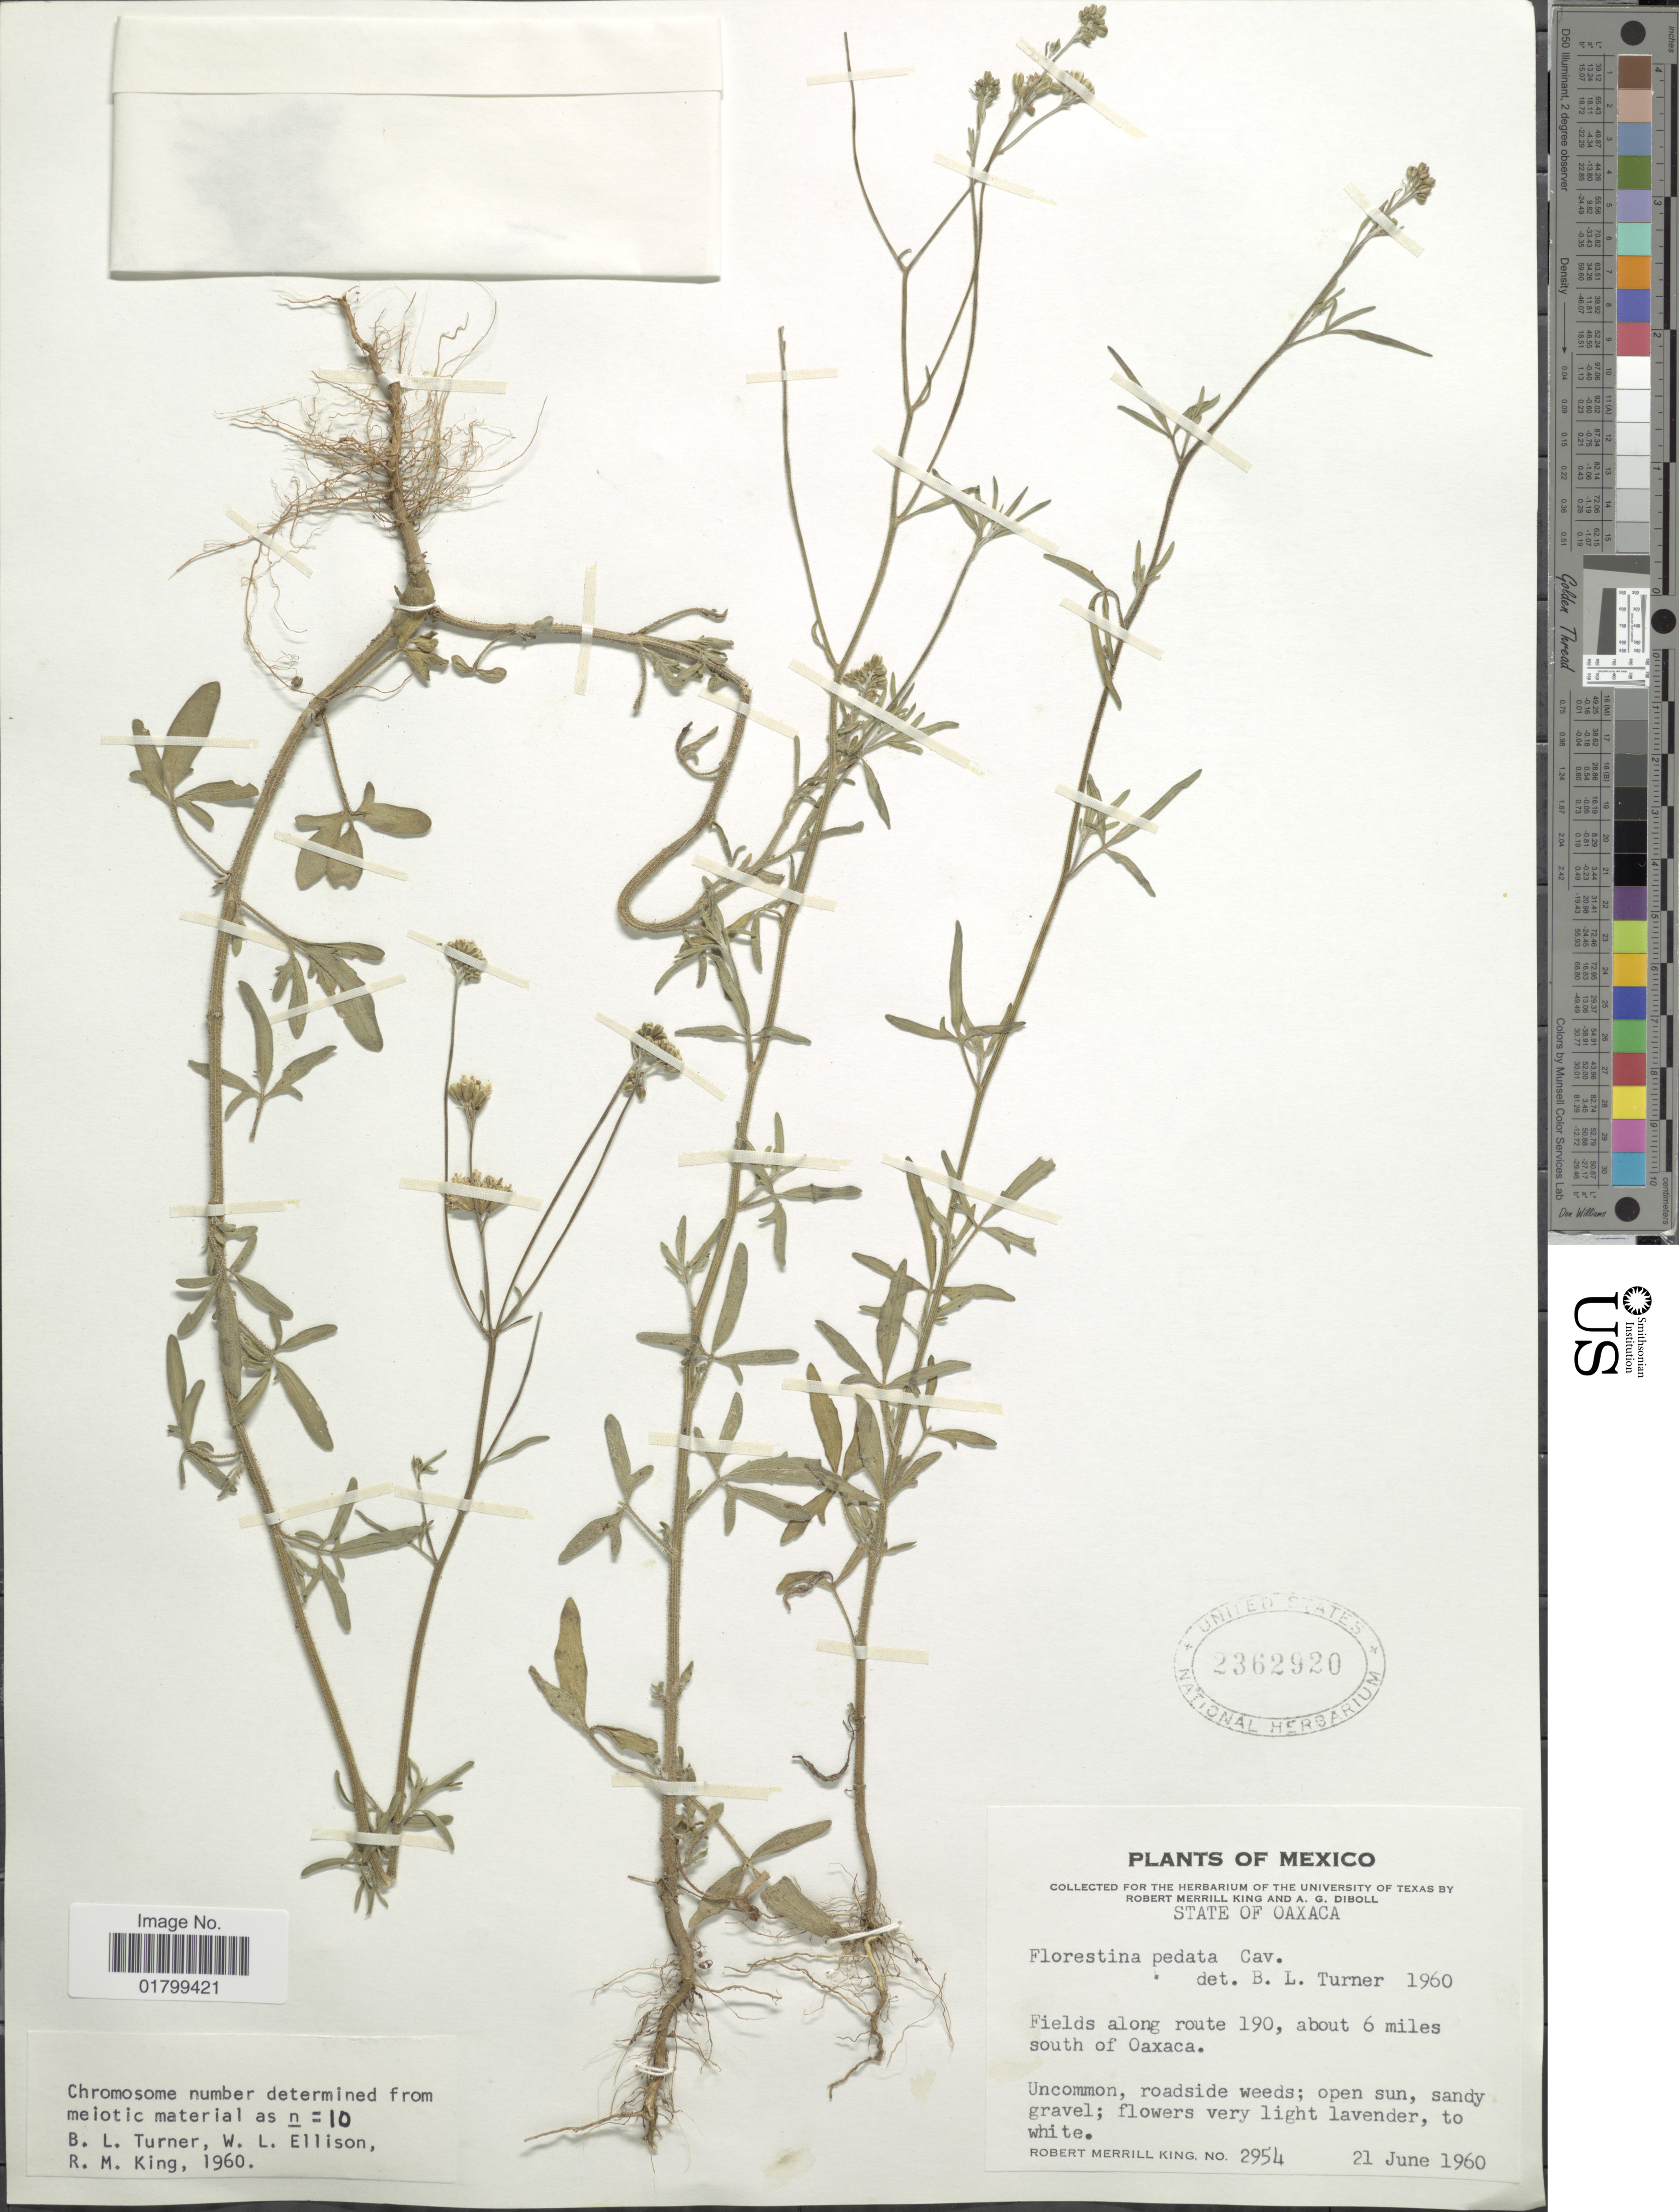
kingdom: Plantae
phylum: Tracheophyta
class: Magnoliopsida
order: Asterales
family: Asteraceae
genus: Florestina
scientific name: Florestina pedata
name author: (Cav.) Cass.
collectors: R. M. King & A. Diboll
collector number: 2954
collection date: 1960-06-21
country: Mexico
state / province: Oaxaca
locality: Fields along route 190, about 6 miles south of Oaxaca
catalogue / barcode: US 2362920